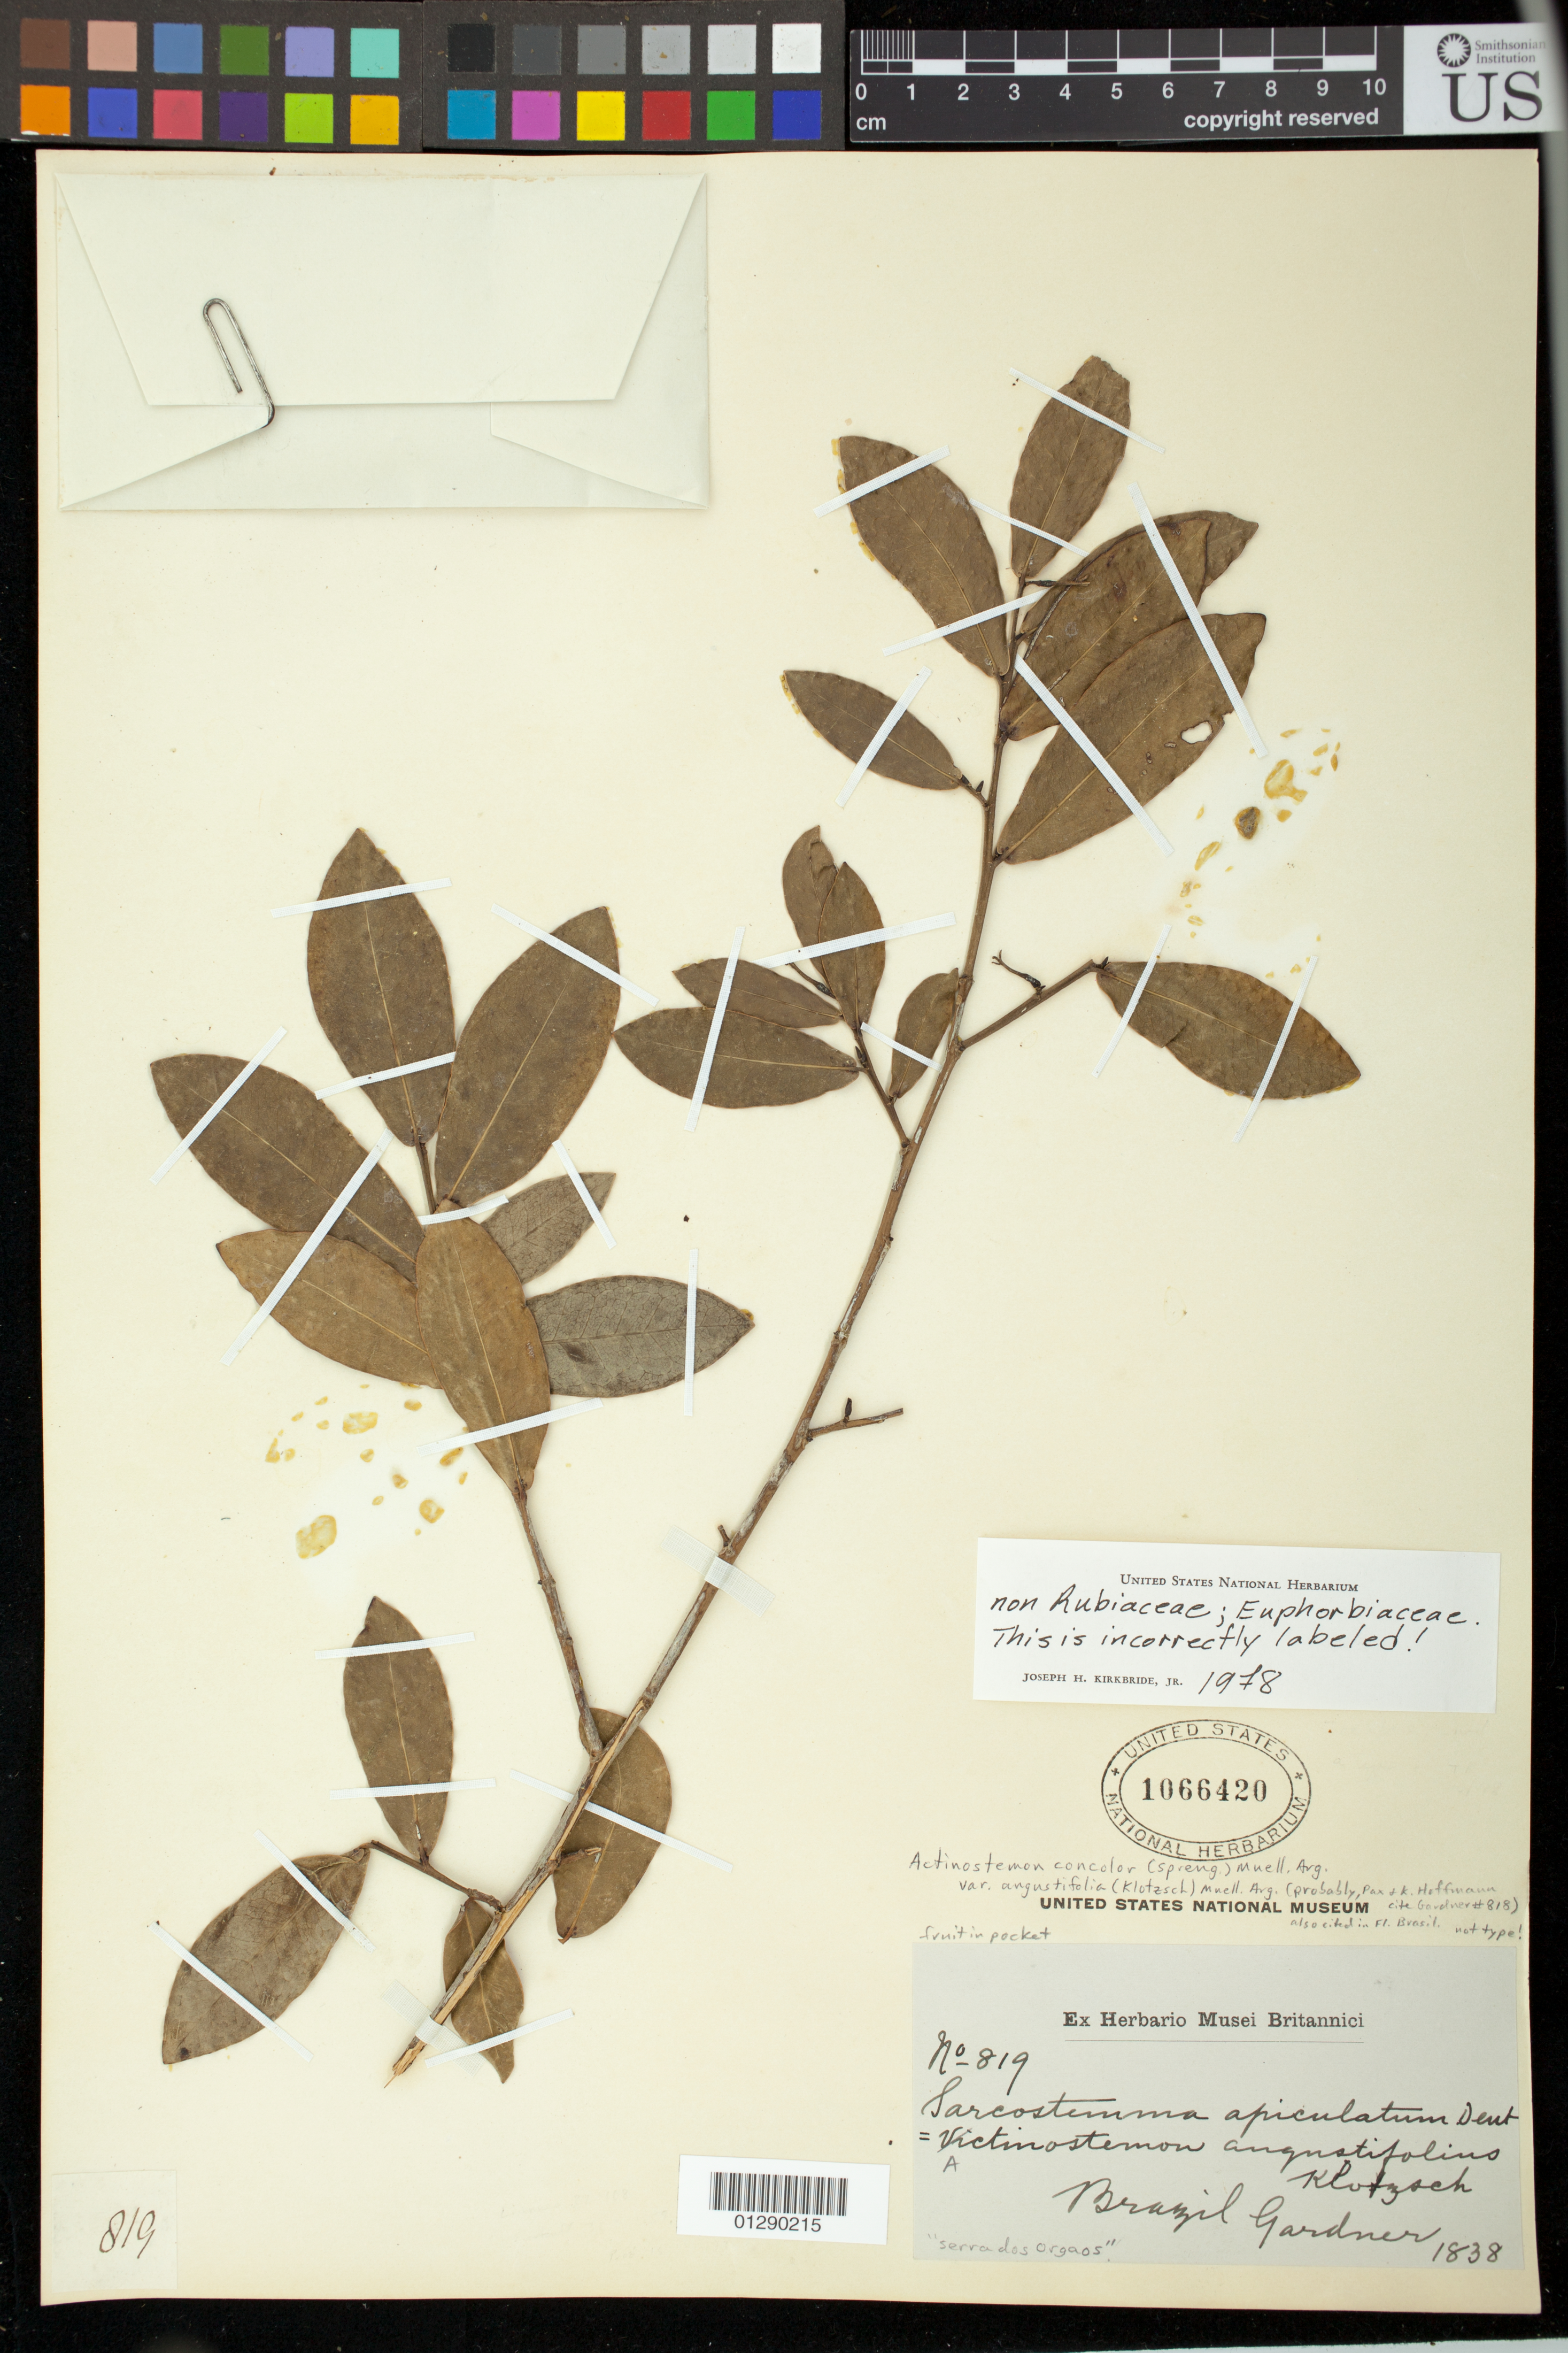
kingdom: Plantae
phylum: Tracheophyta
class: Magnoliopsida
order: Malpighiales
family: Euphorbiaceae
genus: Actinostemon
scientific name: Actinostemon concolor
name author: (Spreng.) Müll. Arg.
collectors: -. Gardener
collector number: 819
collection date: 1838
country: Brazil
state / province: Rio de Janeiro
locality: Serra dos Orgaos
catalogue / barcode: US 1066420